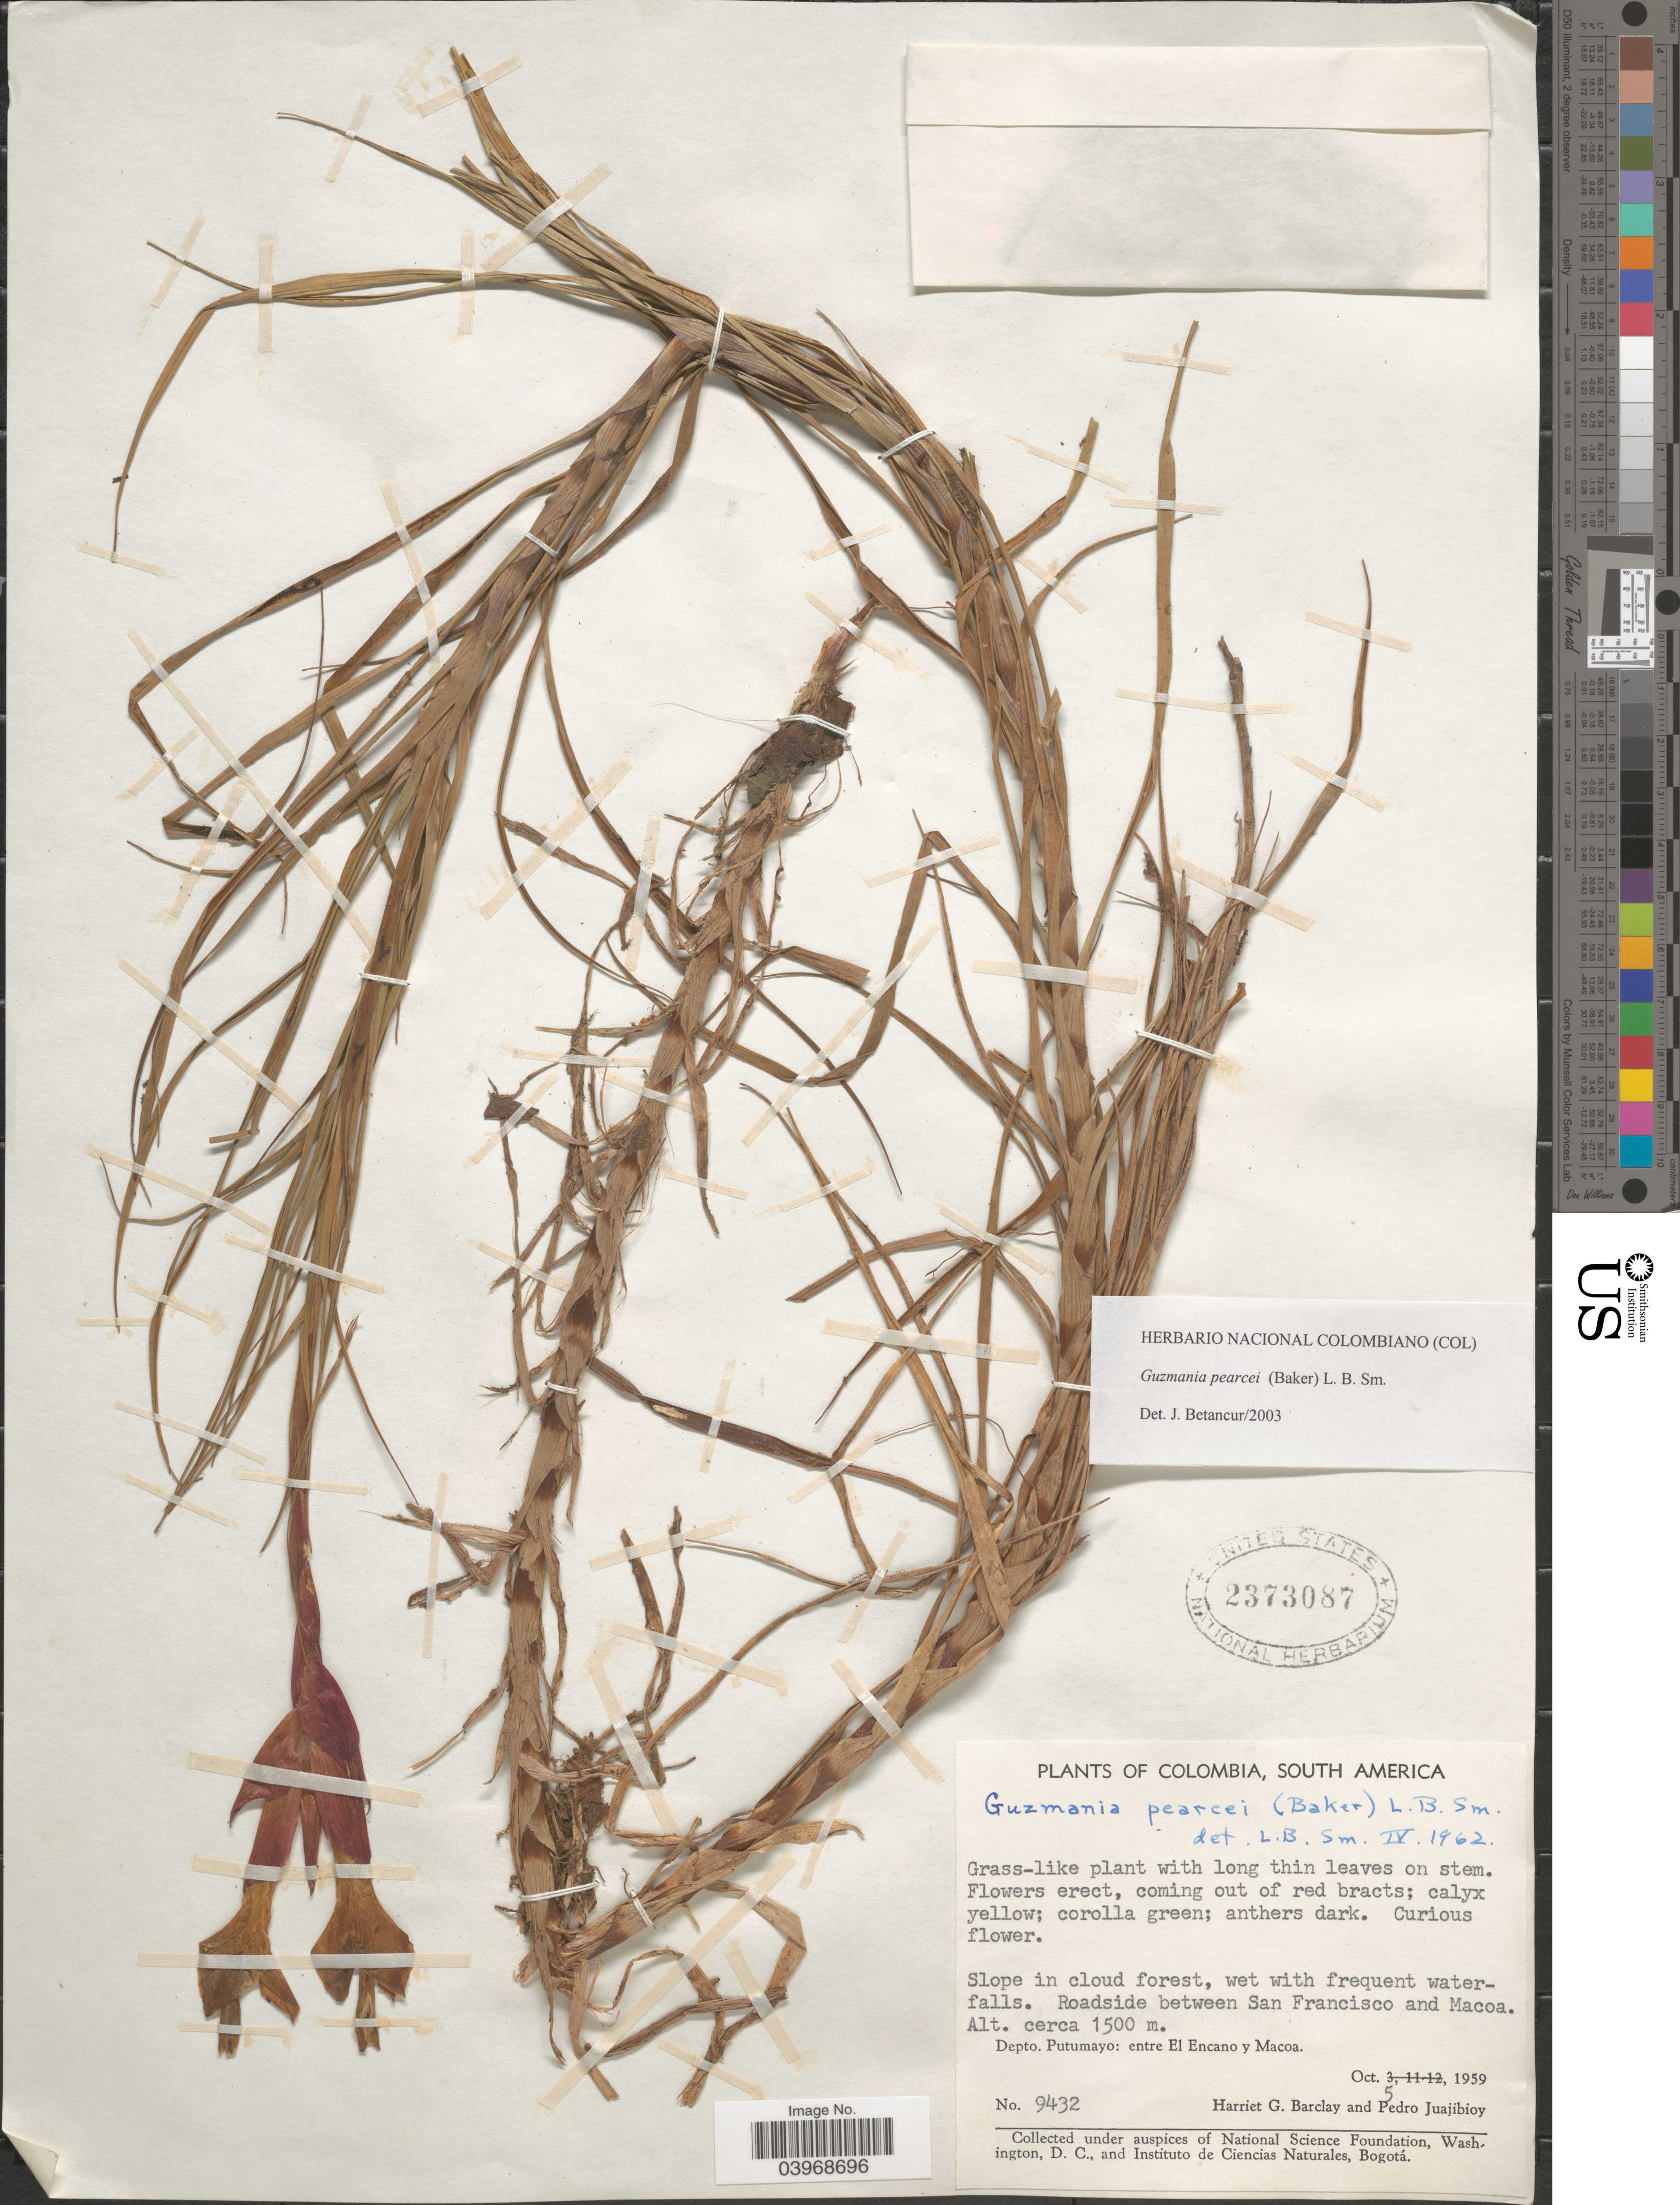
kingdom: Plantae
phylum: Tracheophyta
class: Liliopsida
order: Poales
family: Bromeliaceae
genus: Guzmania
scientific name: Guzmania pearcei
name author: L.B. Sm.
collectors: H. G. Barclay & P. Juajibioy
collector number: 9432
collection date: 1959-10-05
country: Colombia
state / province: Putumayo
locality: Slope in cloud forest, wet with frequent waterfalls. Roadside between San Francisco and Macoa. Depto. Putumayo: entre El Encano y Macoa.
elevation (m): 1500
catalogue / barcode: US 2373087